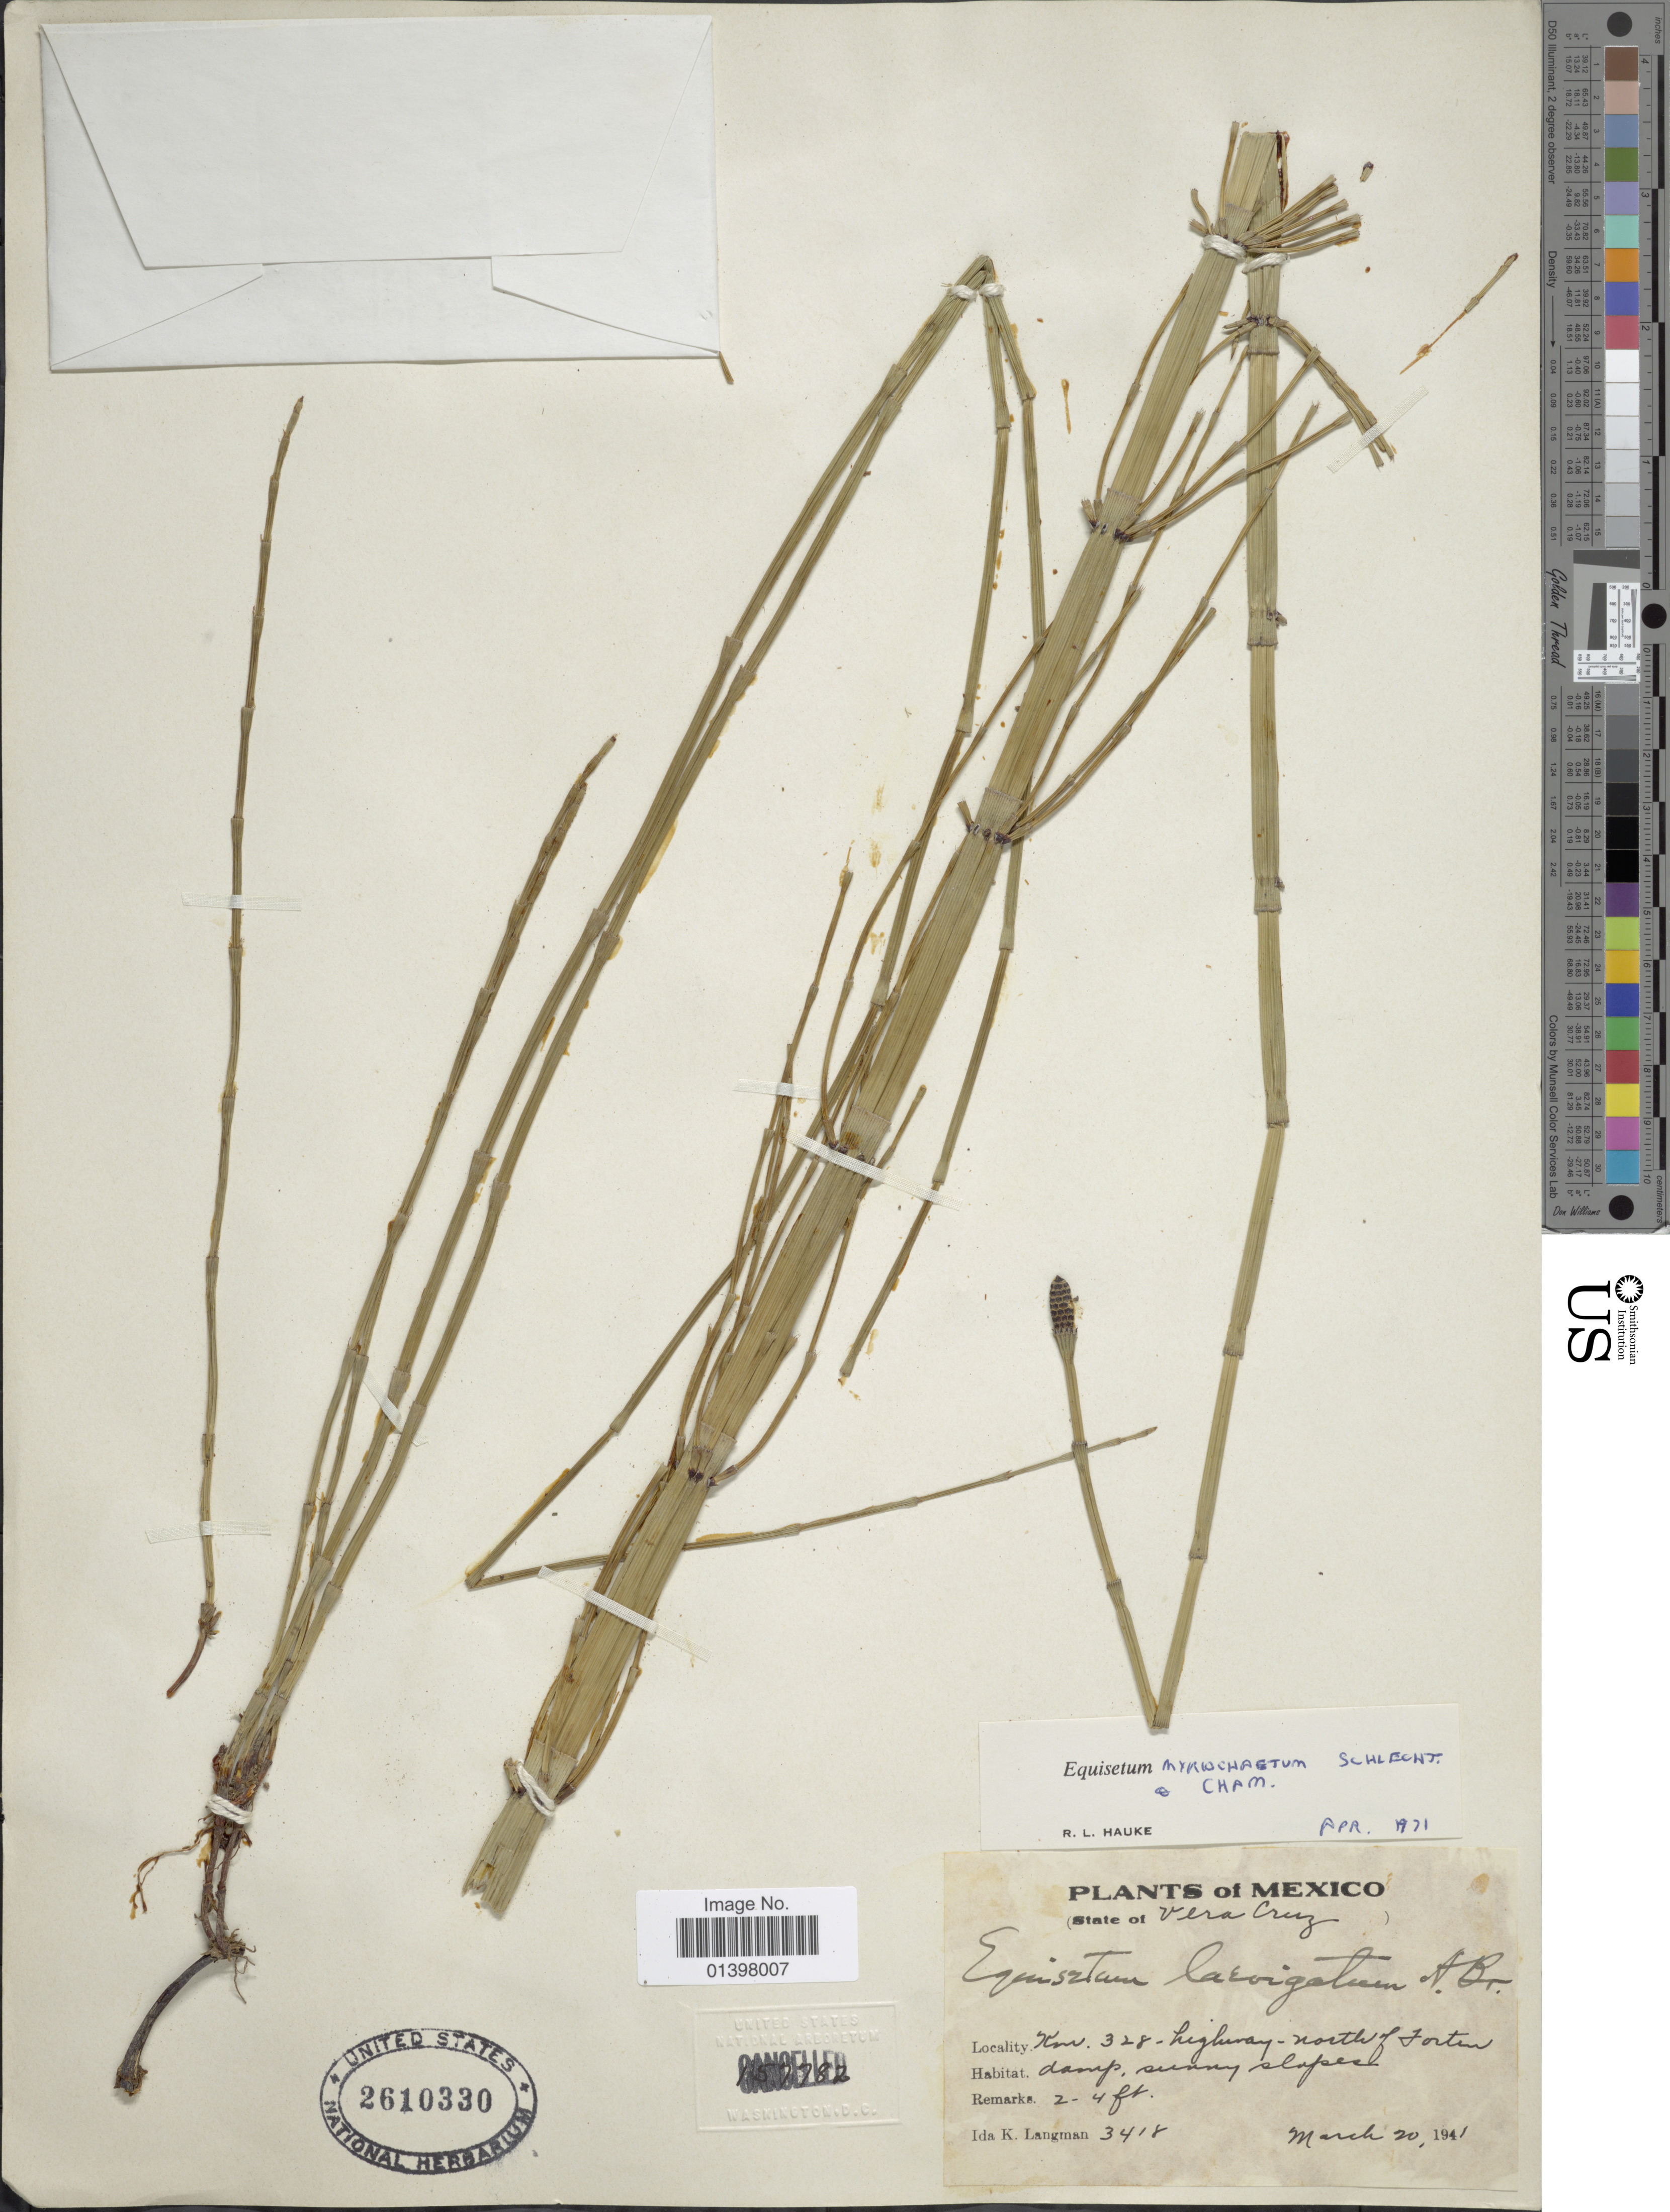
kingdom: Plantae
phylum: Tracheophyta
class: Polypodiopsida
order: Equisetales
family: Equisetaceae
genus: Equisetum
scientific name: Equisetum myriochaetum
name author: Schltdl. & Cham.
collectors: I. K. Langman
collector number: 3418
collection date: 1941-03-20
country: Mexico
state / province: Veracruz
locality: Km. 328 - highway - north of Fortín, state of Vera Cruz.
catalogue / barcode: US 2610330